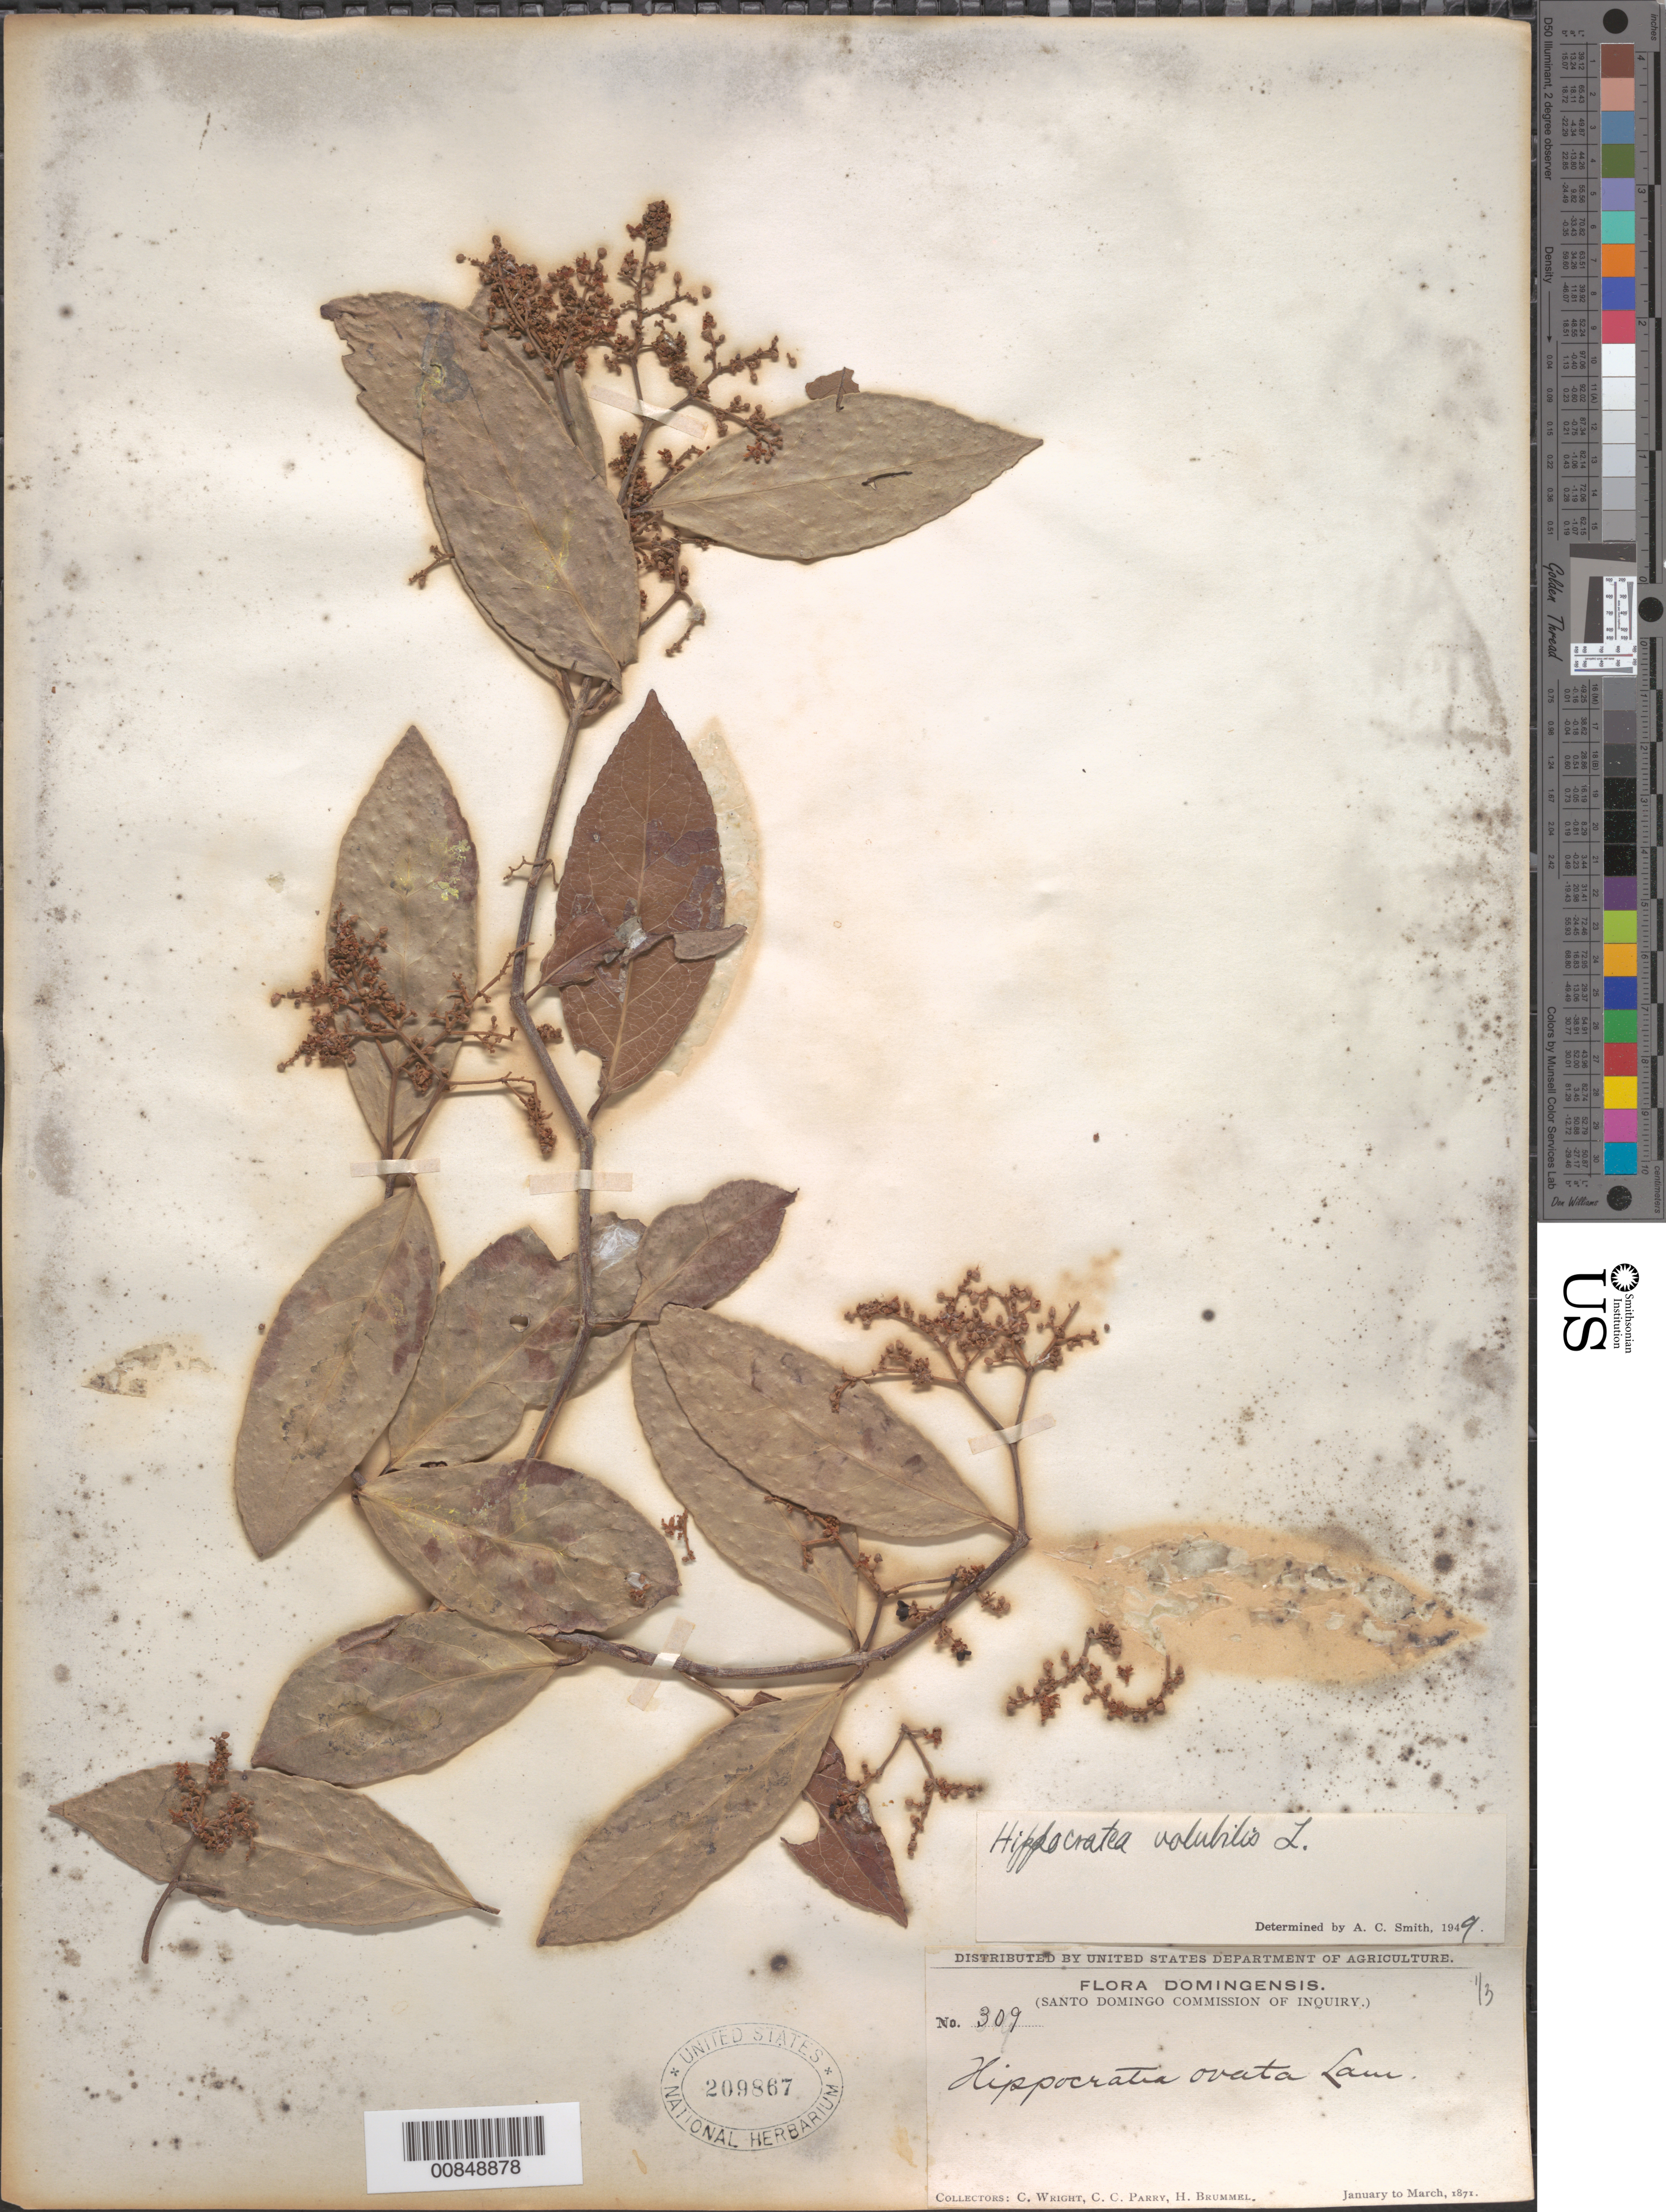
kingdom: Plantae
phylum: Tracheophyta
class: Magnoliopsida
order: Celastrales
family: Celastraceae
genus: Hippocratea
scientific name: Hippocratea volubilis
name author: L.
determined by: Smith, A. C.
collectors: C. Wright, C. C. Parry & H. Brummel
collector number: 309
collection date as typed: Jan 1871 to -- Mar 1871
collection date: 1871-01/1871-03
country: Dominican Republic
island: Hispaniola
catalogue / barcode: US 209867